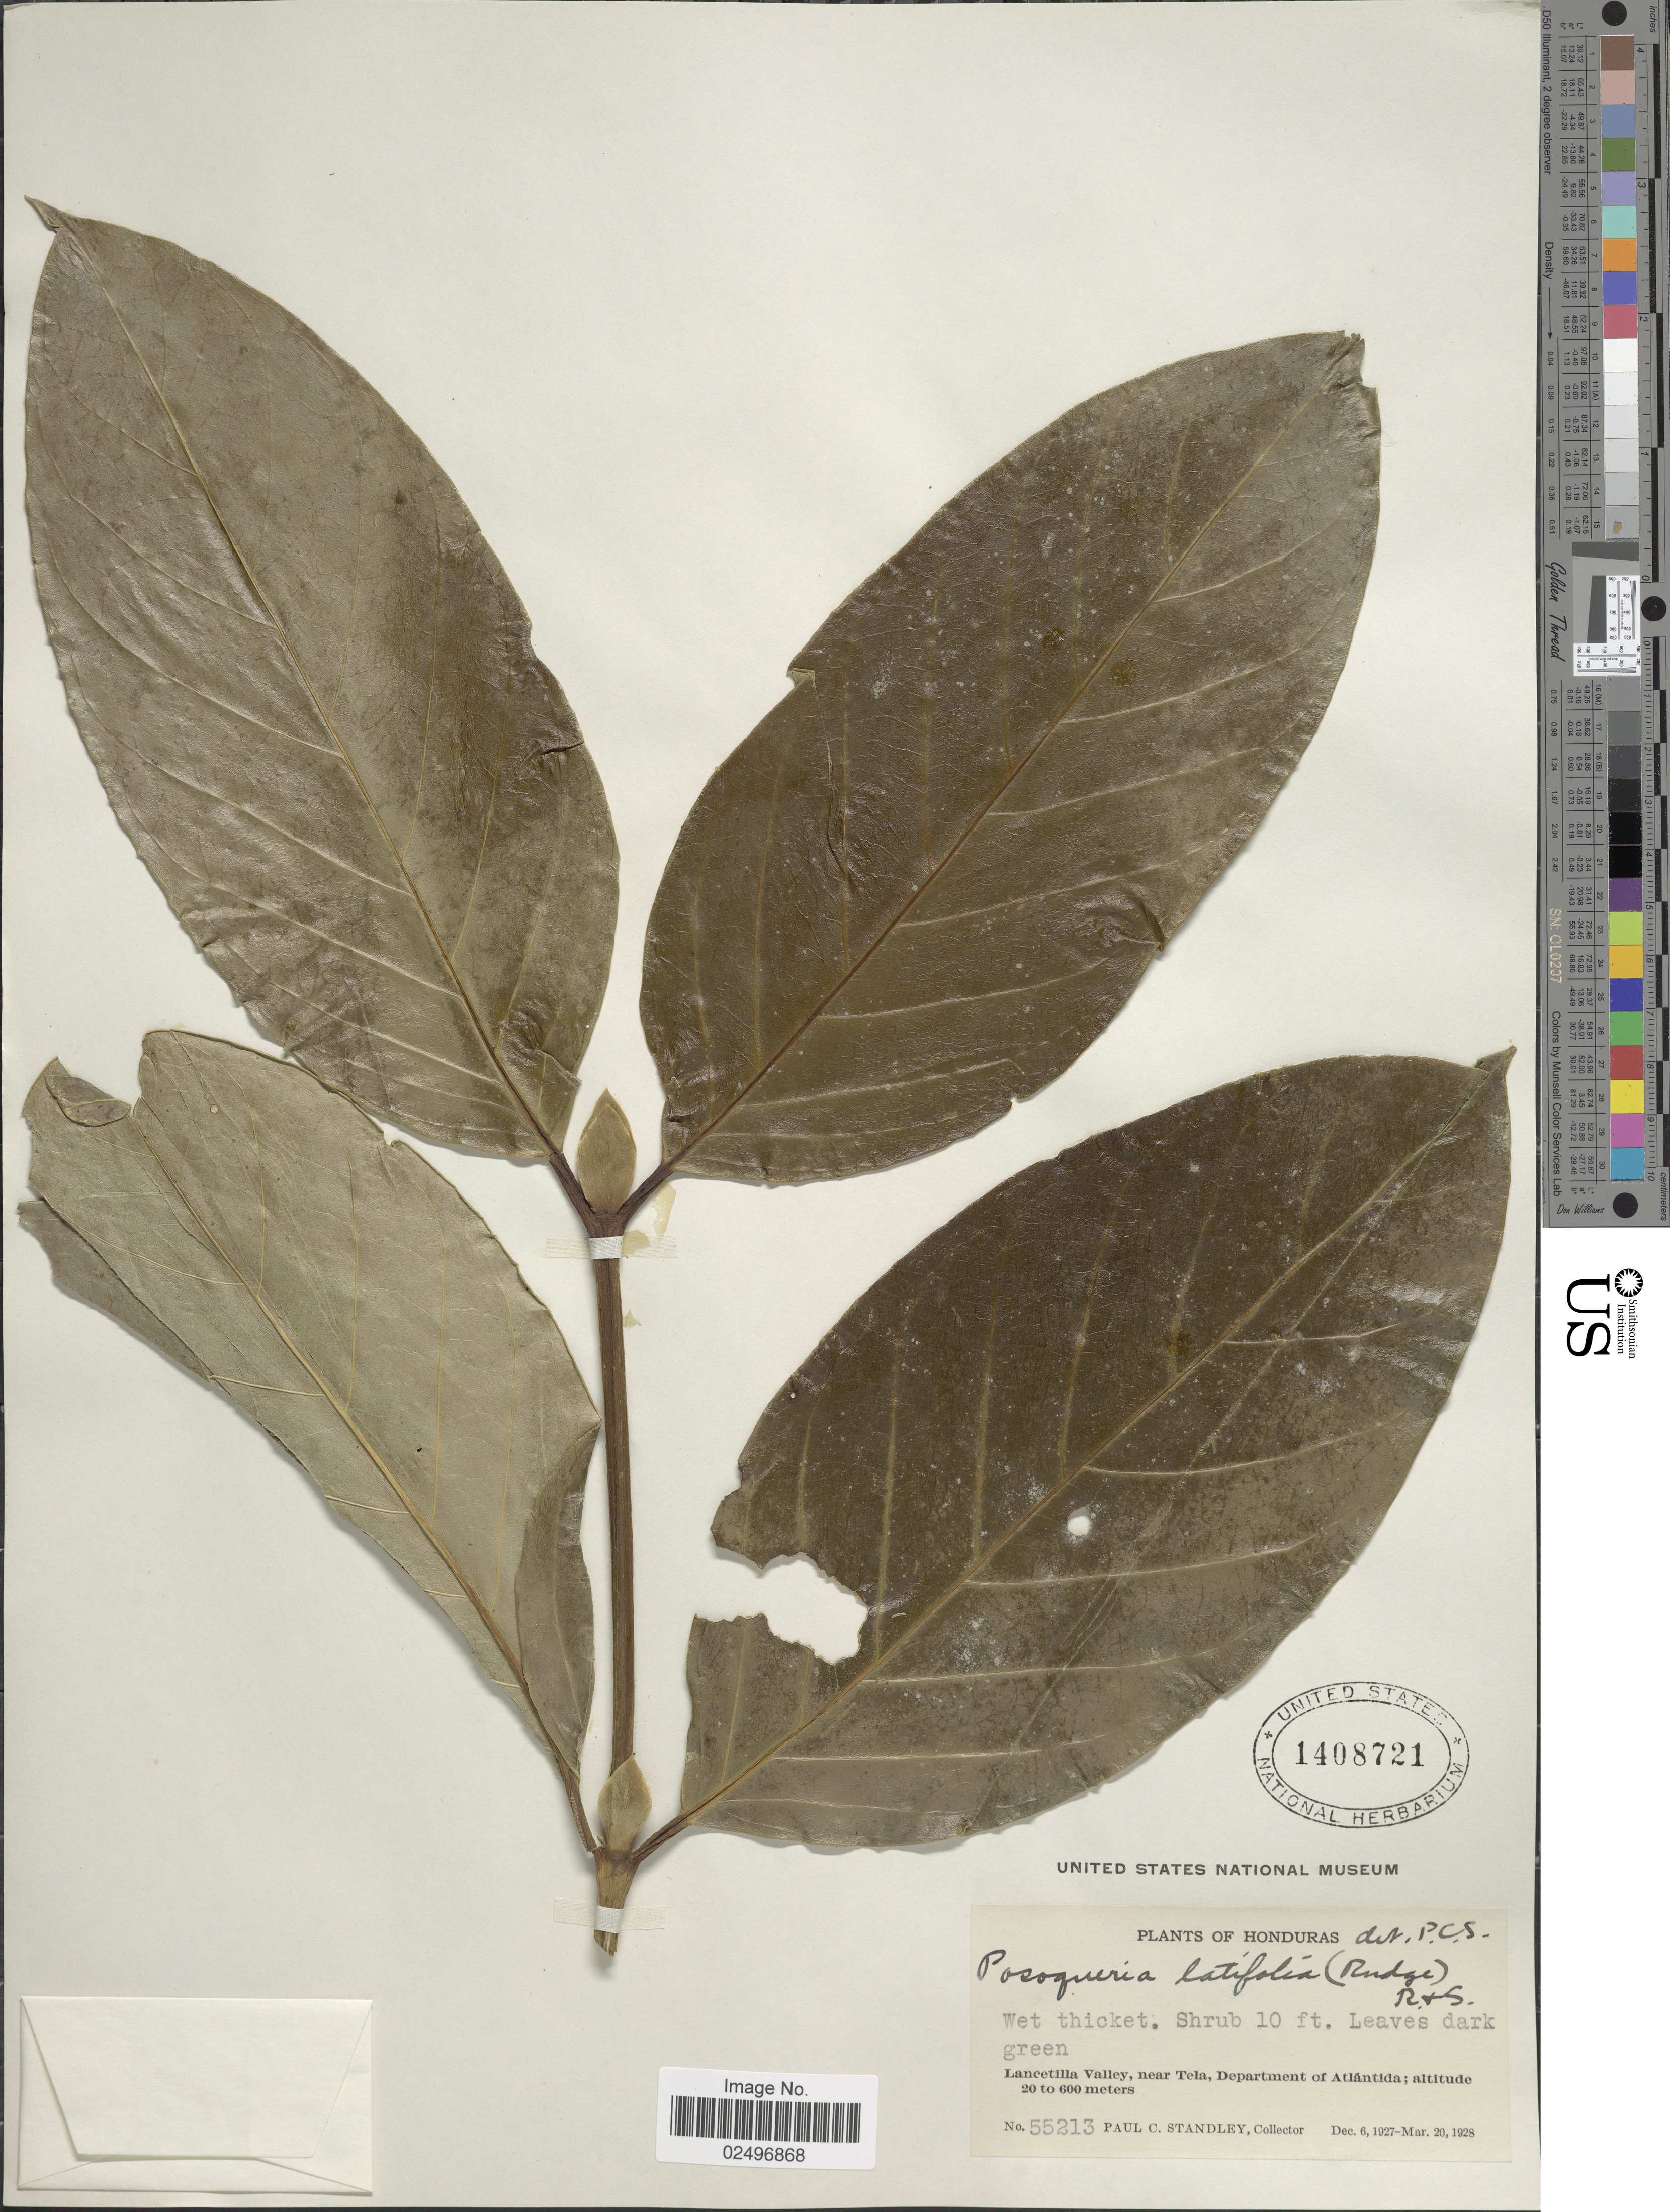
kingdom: Plantae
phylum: Tracheophyta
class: Magnoliopsida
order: Gentianales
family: Rubiaceae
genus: Posoqueria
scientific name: Posoqueria latifolia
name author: (Rudge) Roem. & Schult.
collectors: P. C. Standley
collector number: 55213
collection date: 1927-12-06/1928-03-20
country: Honduras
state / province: Atlántida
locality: Lancetilla Valley, near Tela, Department of Atlántida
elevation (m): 20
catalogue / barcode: US 1408721